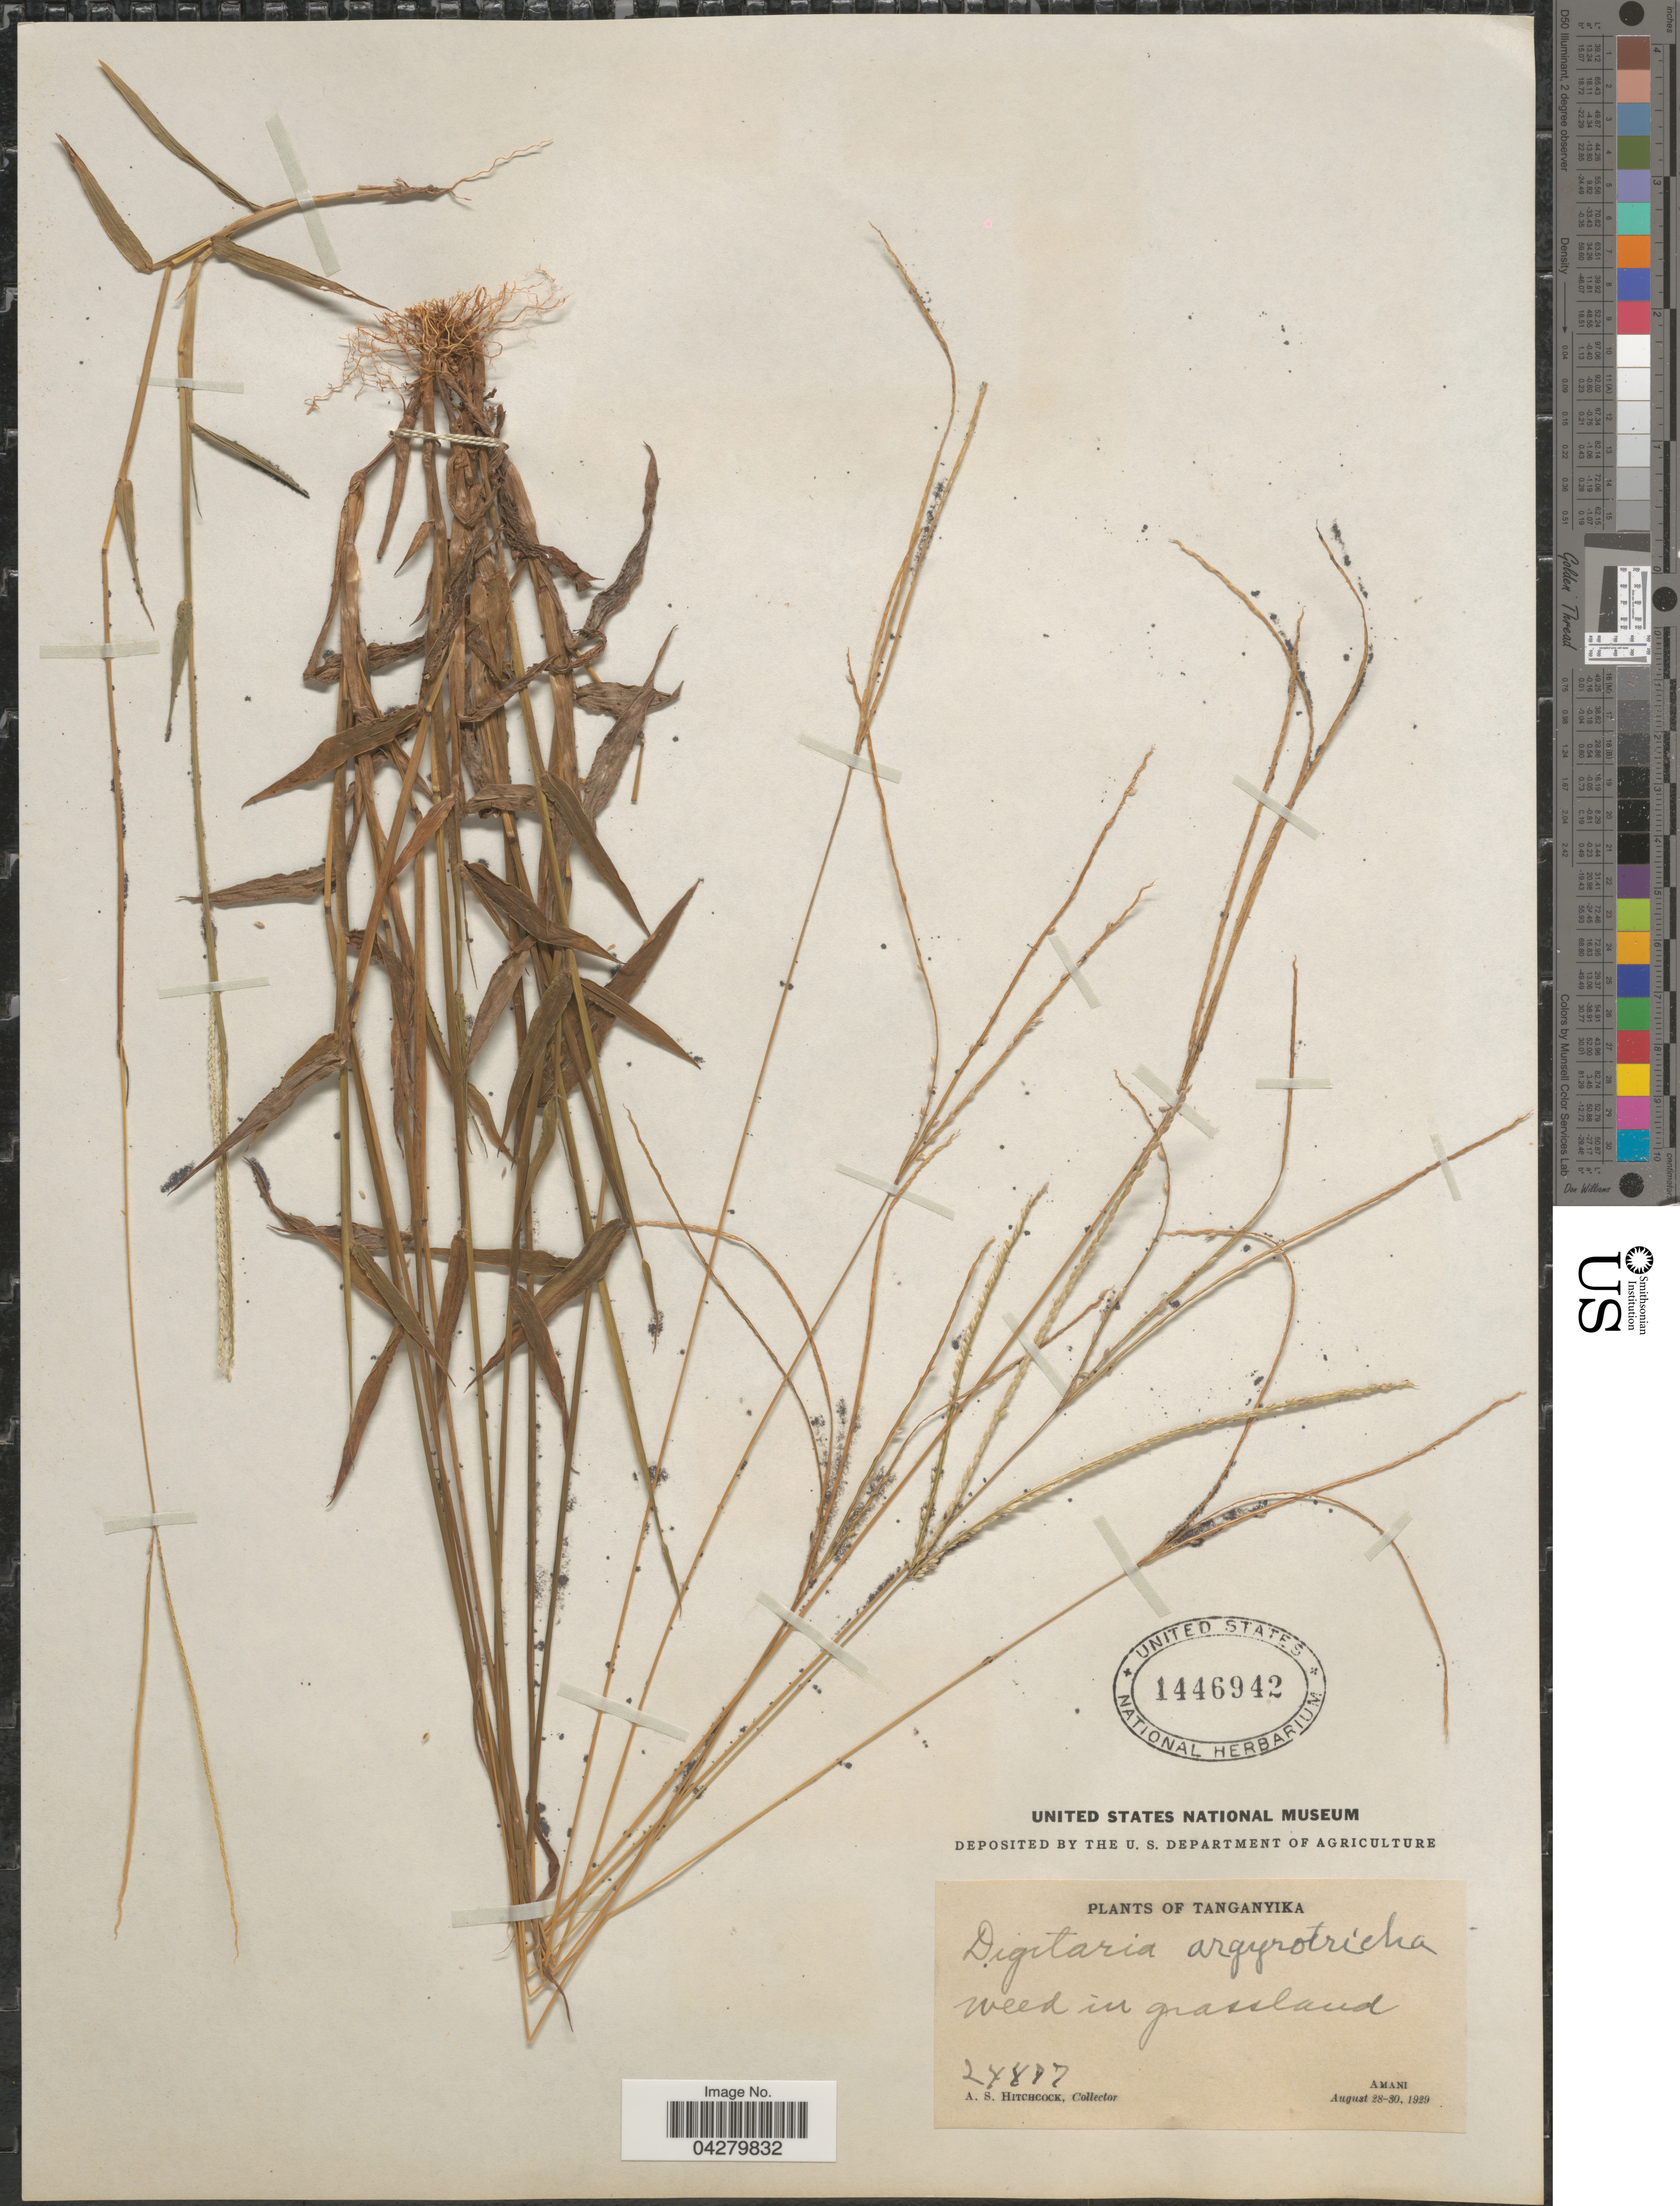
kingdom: Plantae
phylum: Tracheophyta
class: Liliopsida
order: Poales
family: Poaceae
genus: Digitaria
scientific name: Digitaria argyrograpta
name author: (Nees) Stapf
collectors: A. S. Hitchcock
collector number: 24877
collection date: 1929-08-28/1929-08-30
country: Tanzania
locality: Tanganyika. Amani.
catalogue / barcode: US 1446942